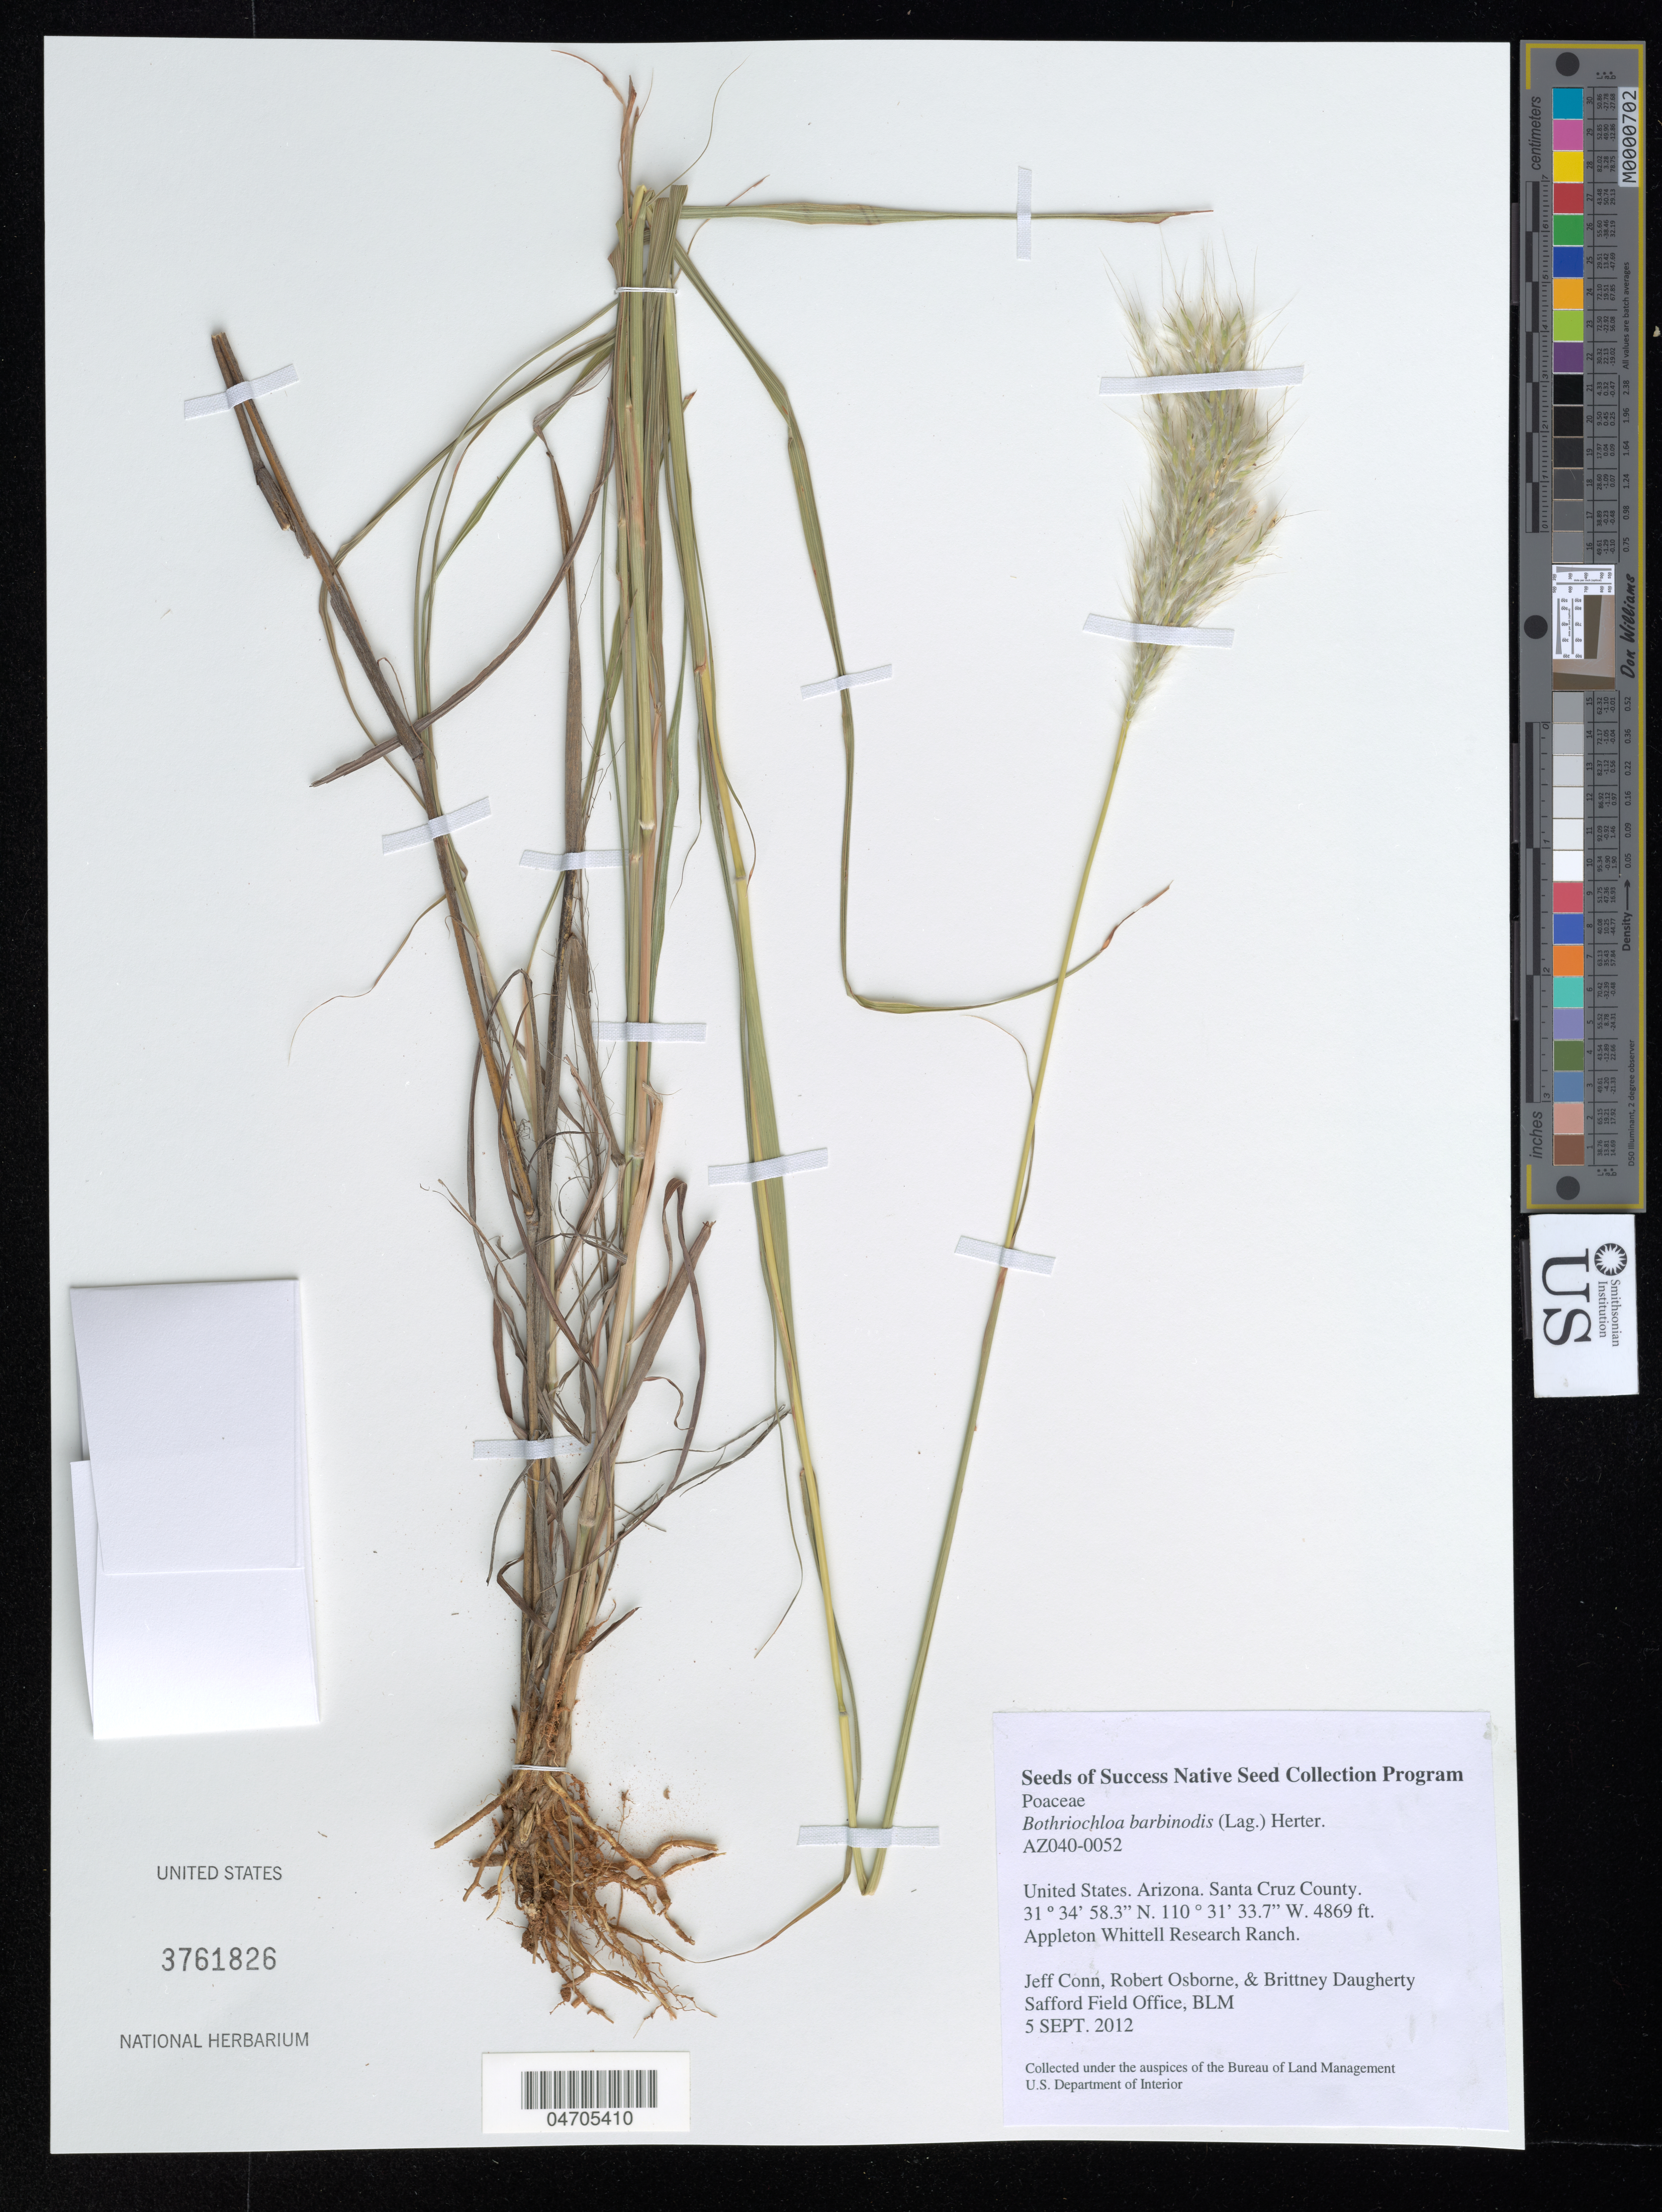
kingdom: Plantae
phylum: Tracheophyta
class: Liliopsida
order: Poales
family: Poaceae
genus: Bothriochloa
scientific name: Bothriochloa barbinodis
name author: (Lag.) Herter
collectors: J. Conn, R. Osborne & B. Daugherty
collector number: AZ040-0052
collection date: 2012-09-05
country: United States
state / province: Arizona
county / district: Santa Cruz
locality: Santa Cruz County. Appleton Whittell Research Ranch.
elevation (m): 1484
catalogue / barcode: US 3761826